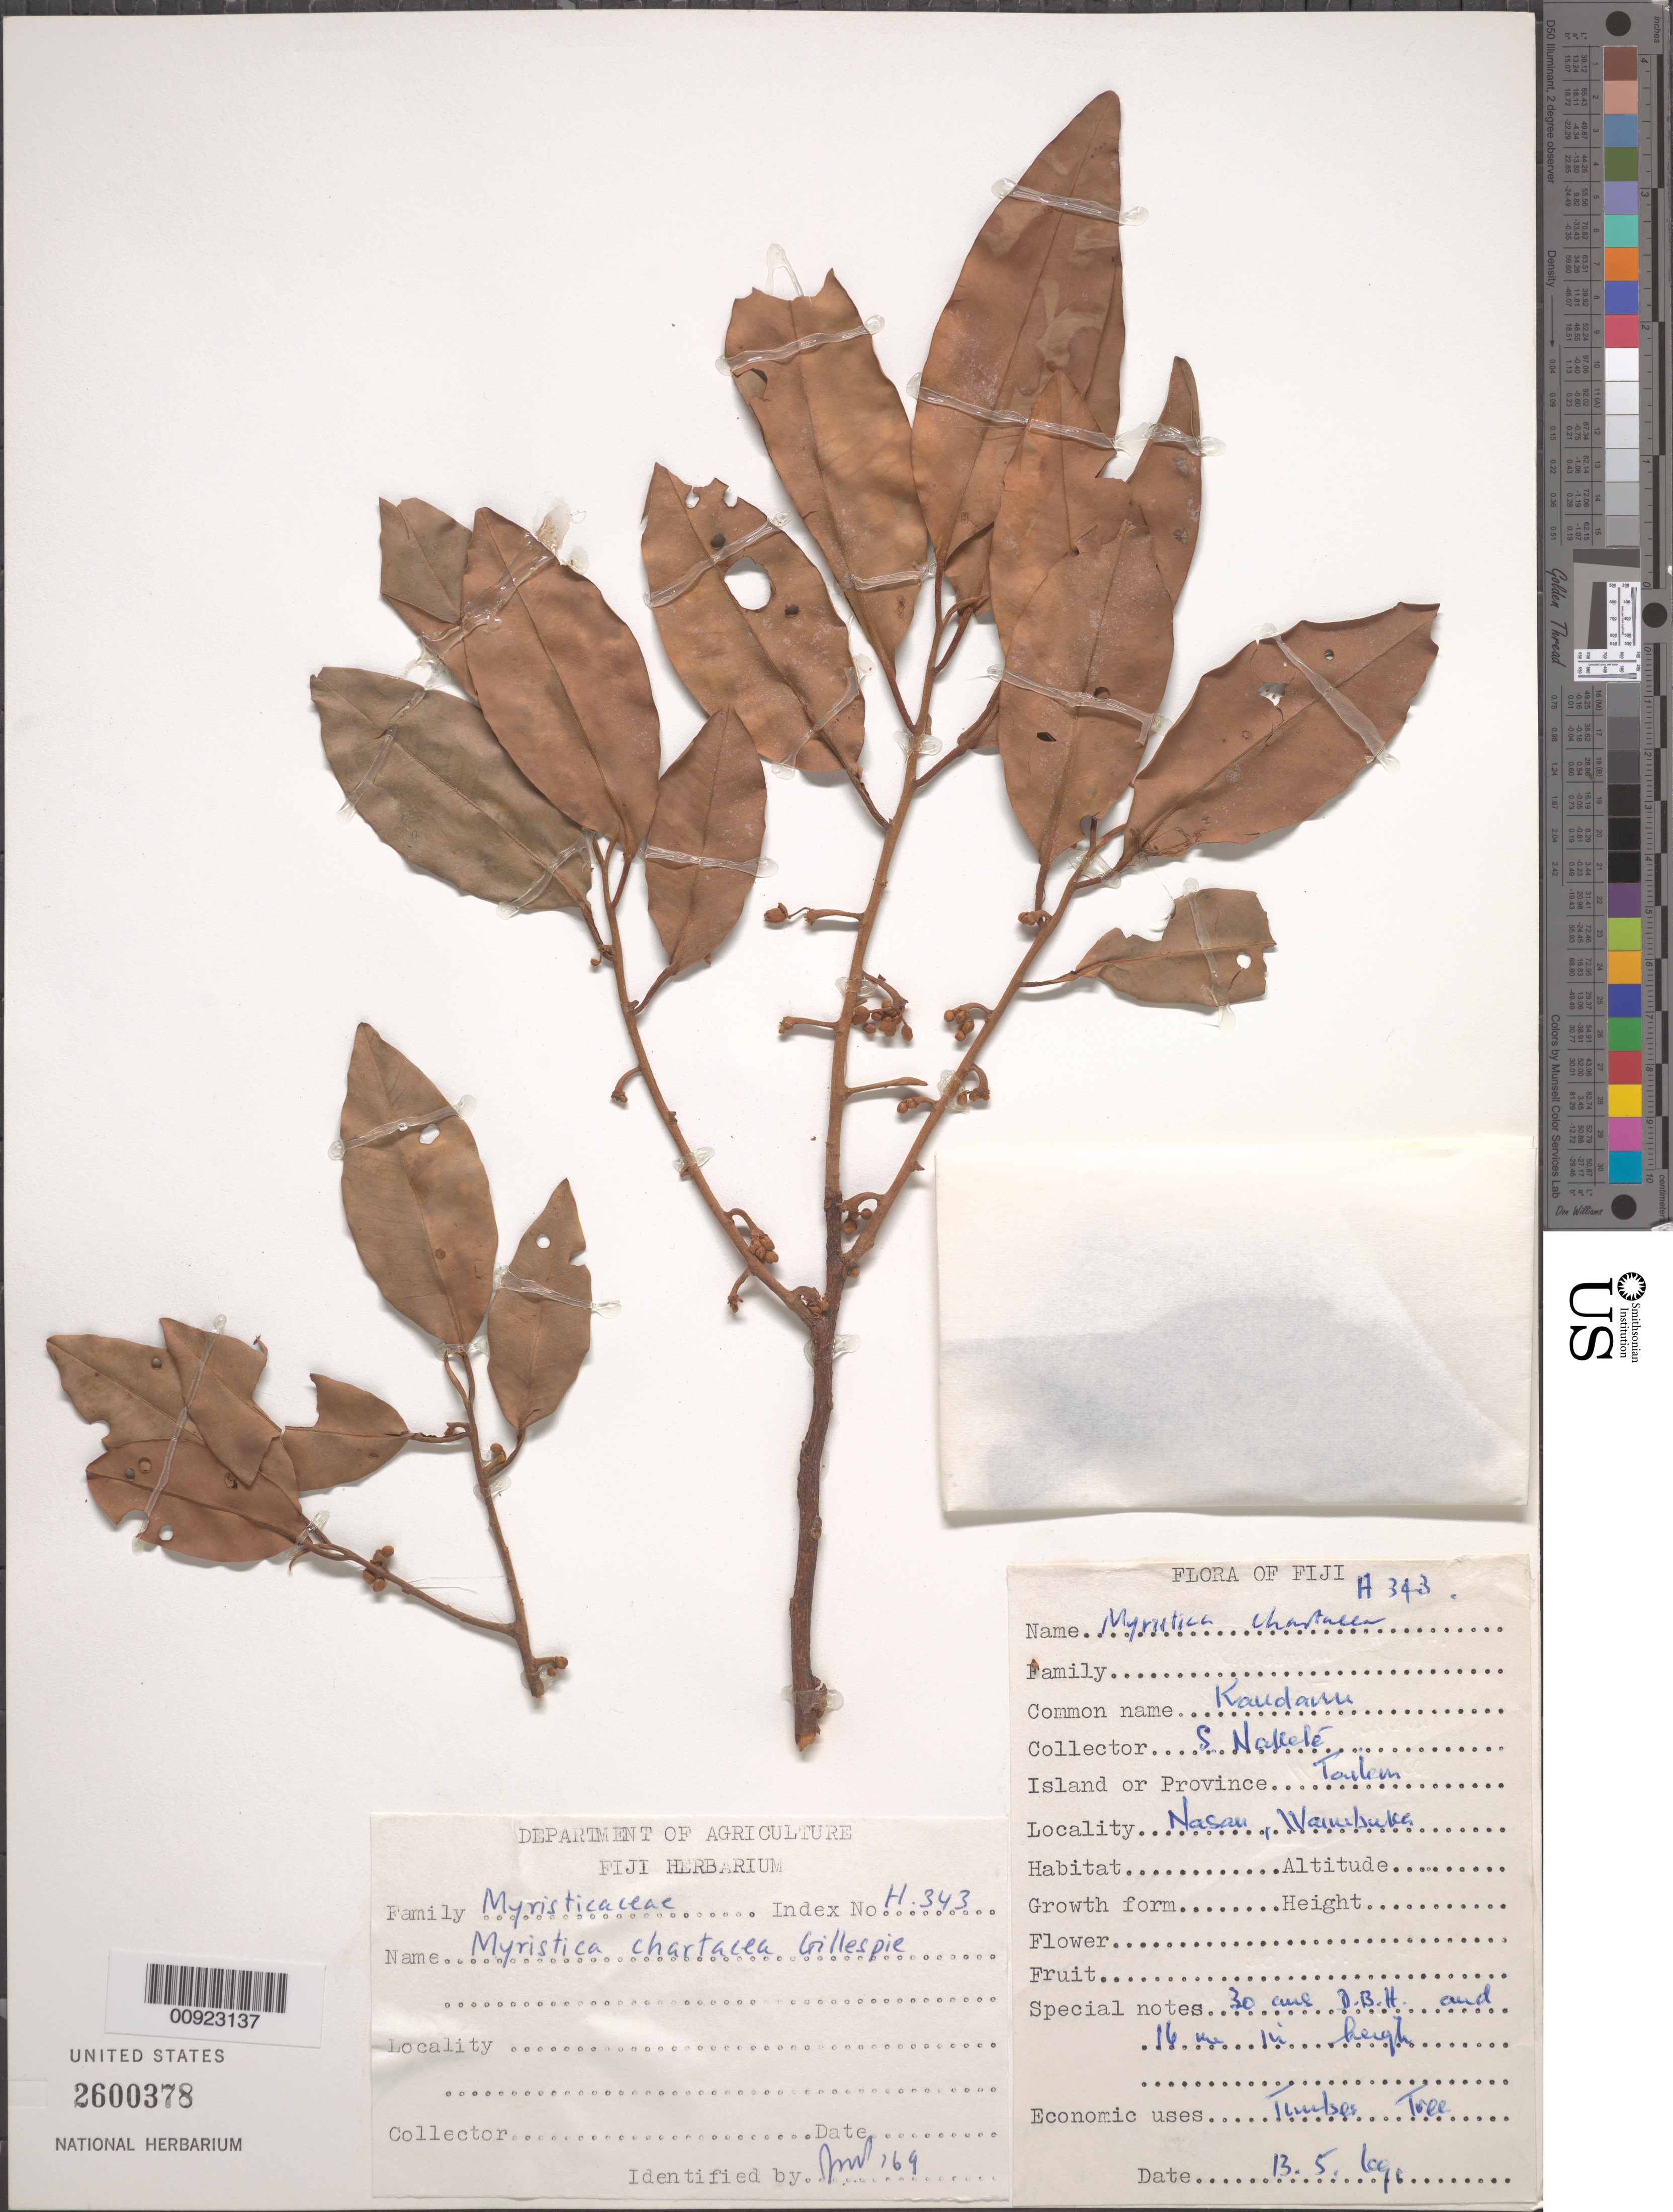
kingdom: Plantae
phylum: Tracheophyta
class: Magnoliopsida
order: Magnoliales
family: Myristicaceae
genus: Myristica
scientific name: Myristica chartacea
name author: Gillespie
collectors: S. Nakete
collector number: A 343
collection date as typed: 13 May 1969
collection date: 1969-05-13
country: Fiji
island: Toulem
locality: Nasau, Wambuke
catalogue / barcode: US 2600378